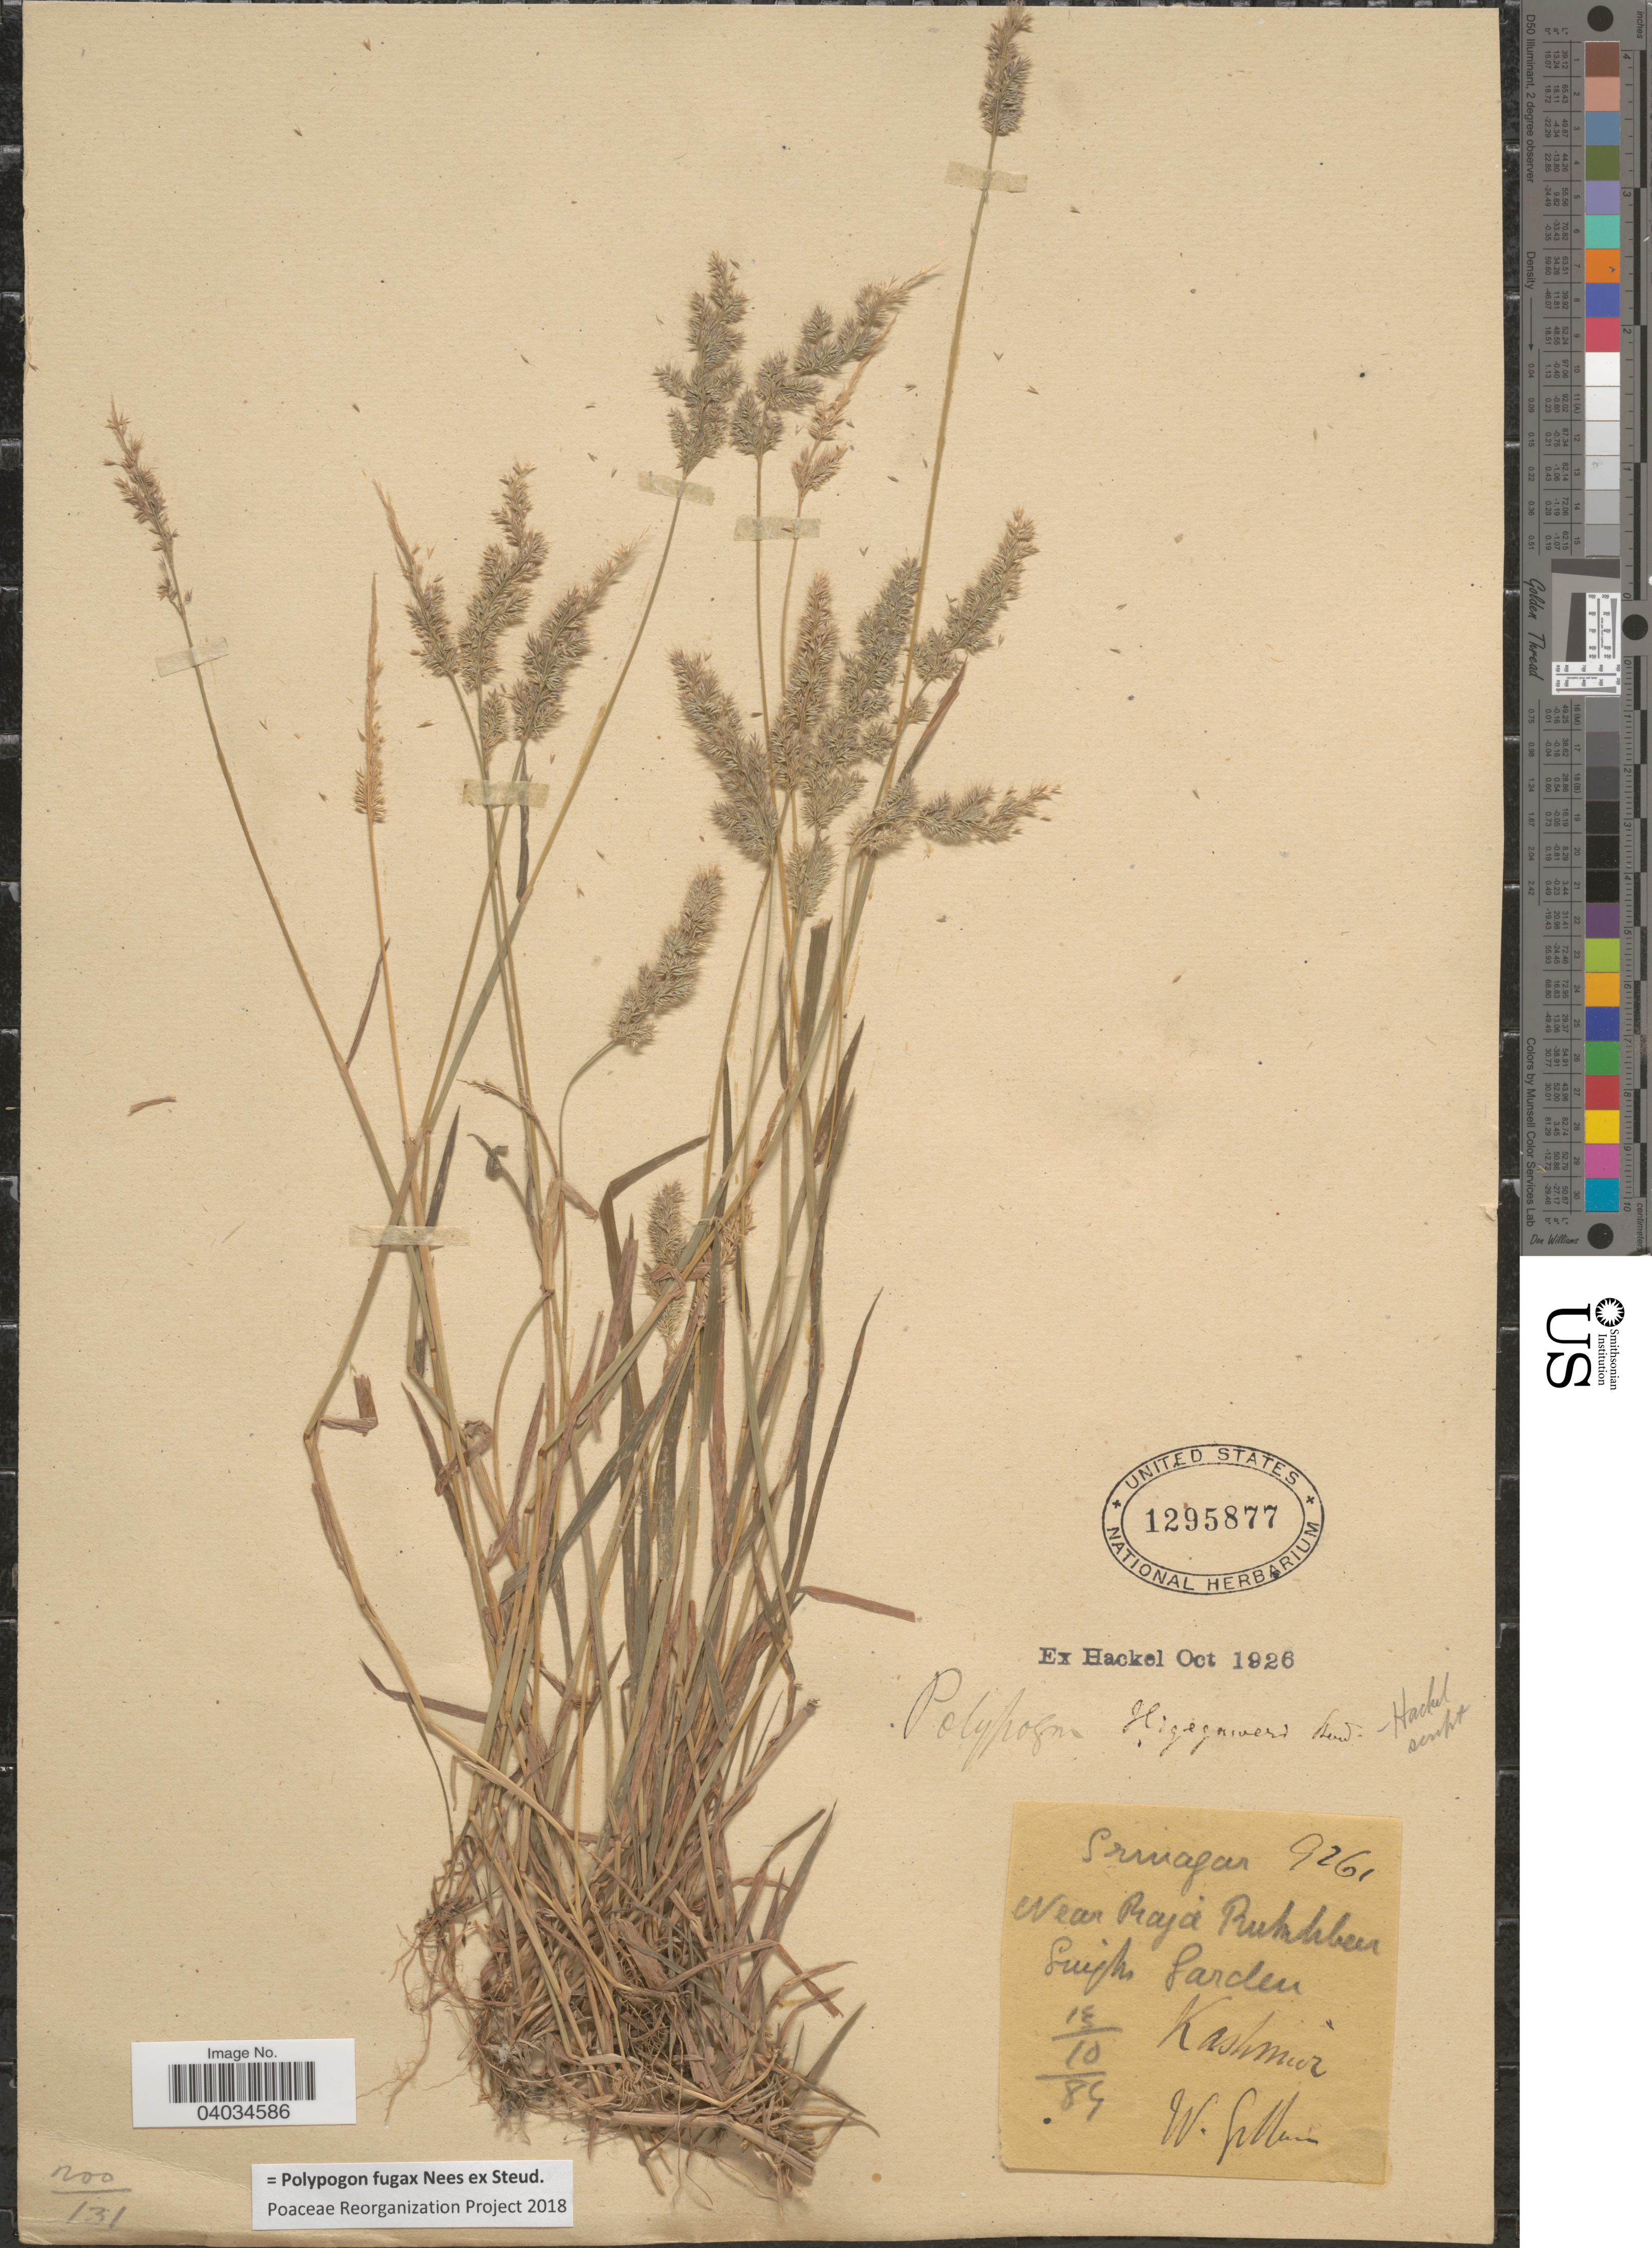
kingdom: Plantae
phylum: Tracheophyta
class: Liliopsida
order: Poales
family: Poaceae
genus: Polypogon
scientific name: Polypogon fugax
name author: Nees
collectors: W. Gillman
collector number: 9261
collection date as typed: Transcribed d/m/y: 13/10/84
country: India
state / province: Jammu and Kashmir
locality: Near Raja Rukhbeea [interpreted] Singhs Garden. Kashmir.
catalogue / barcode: US 1295877